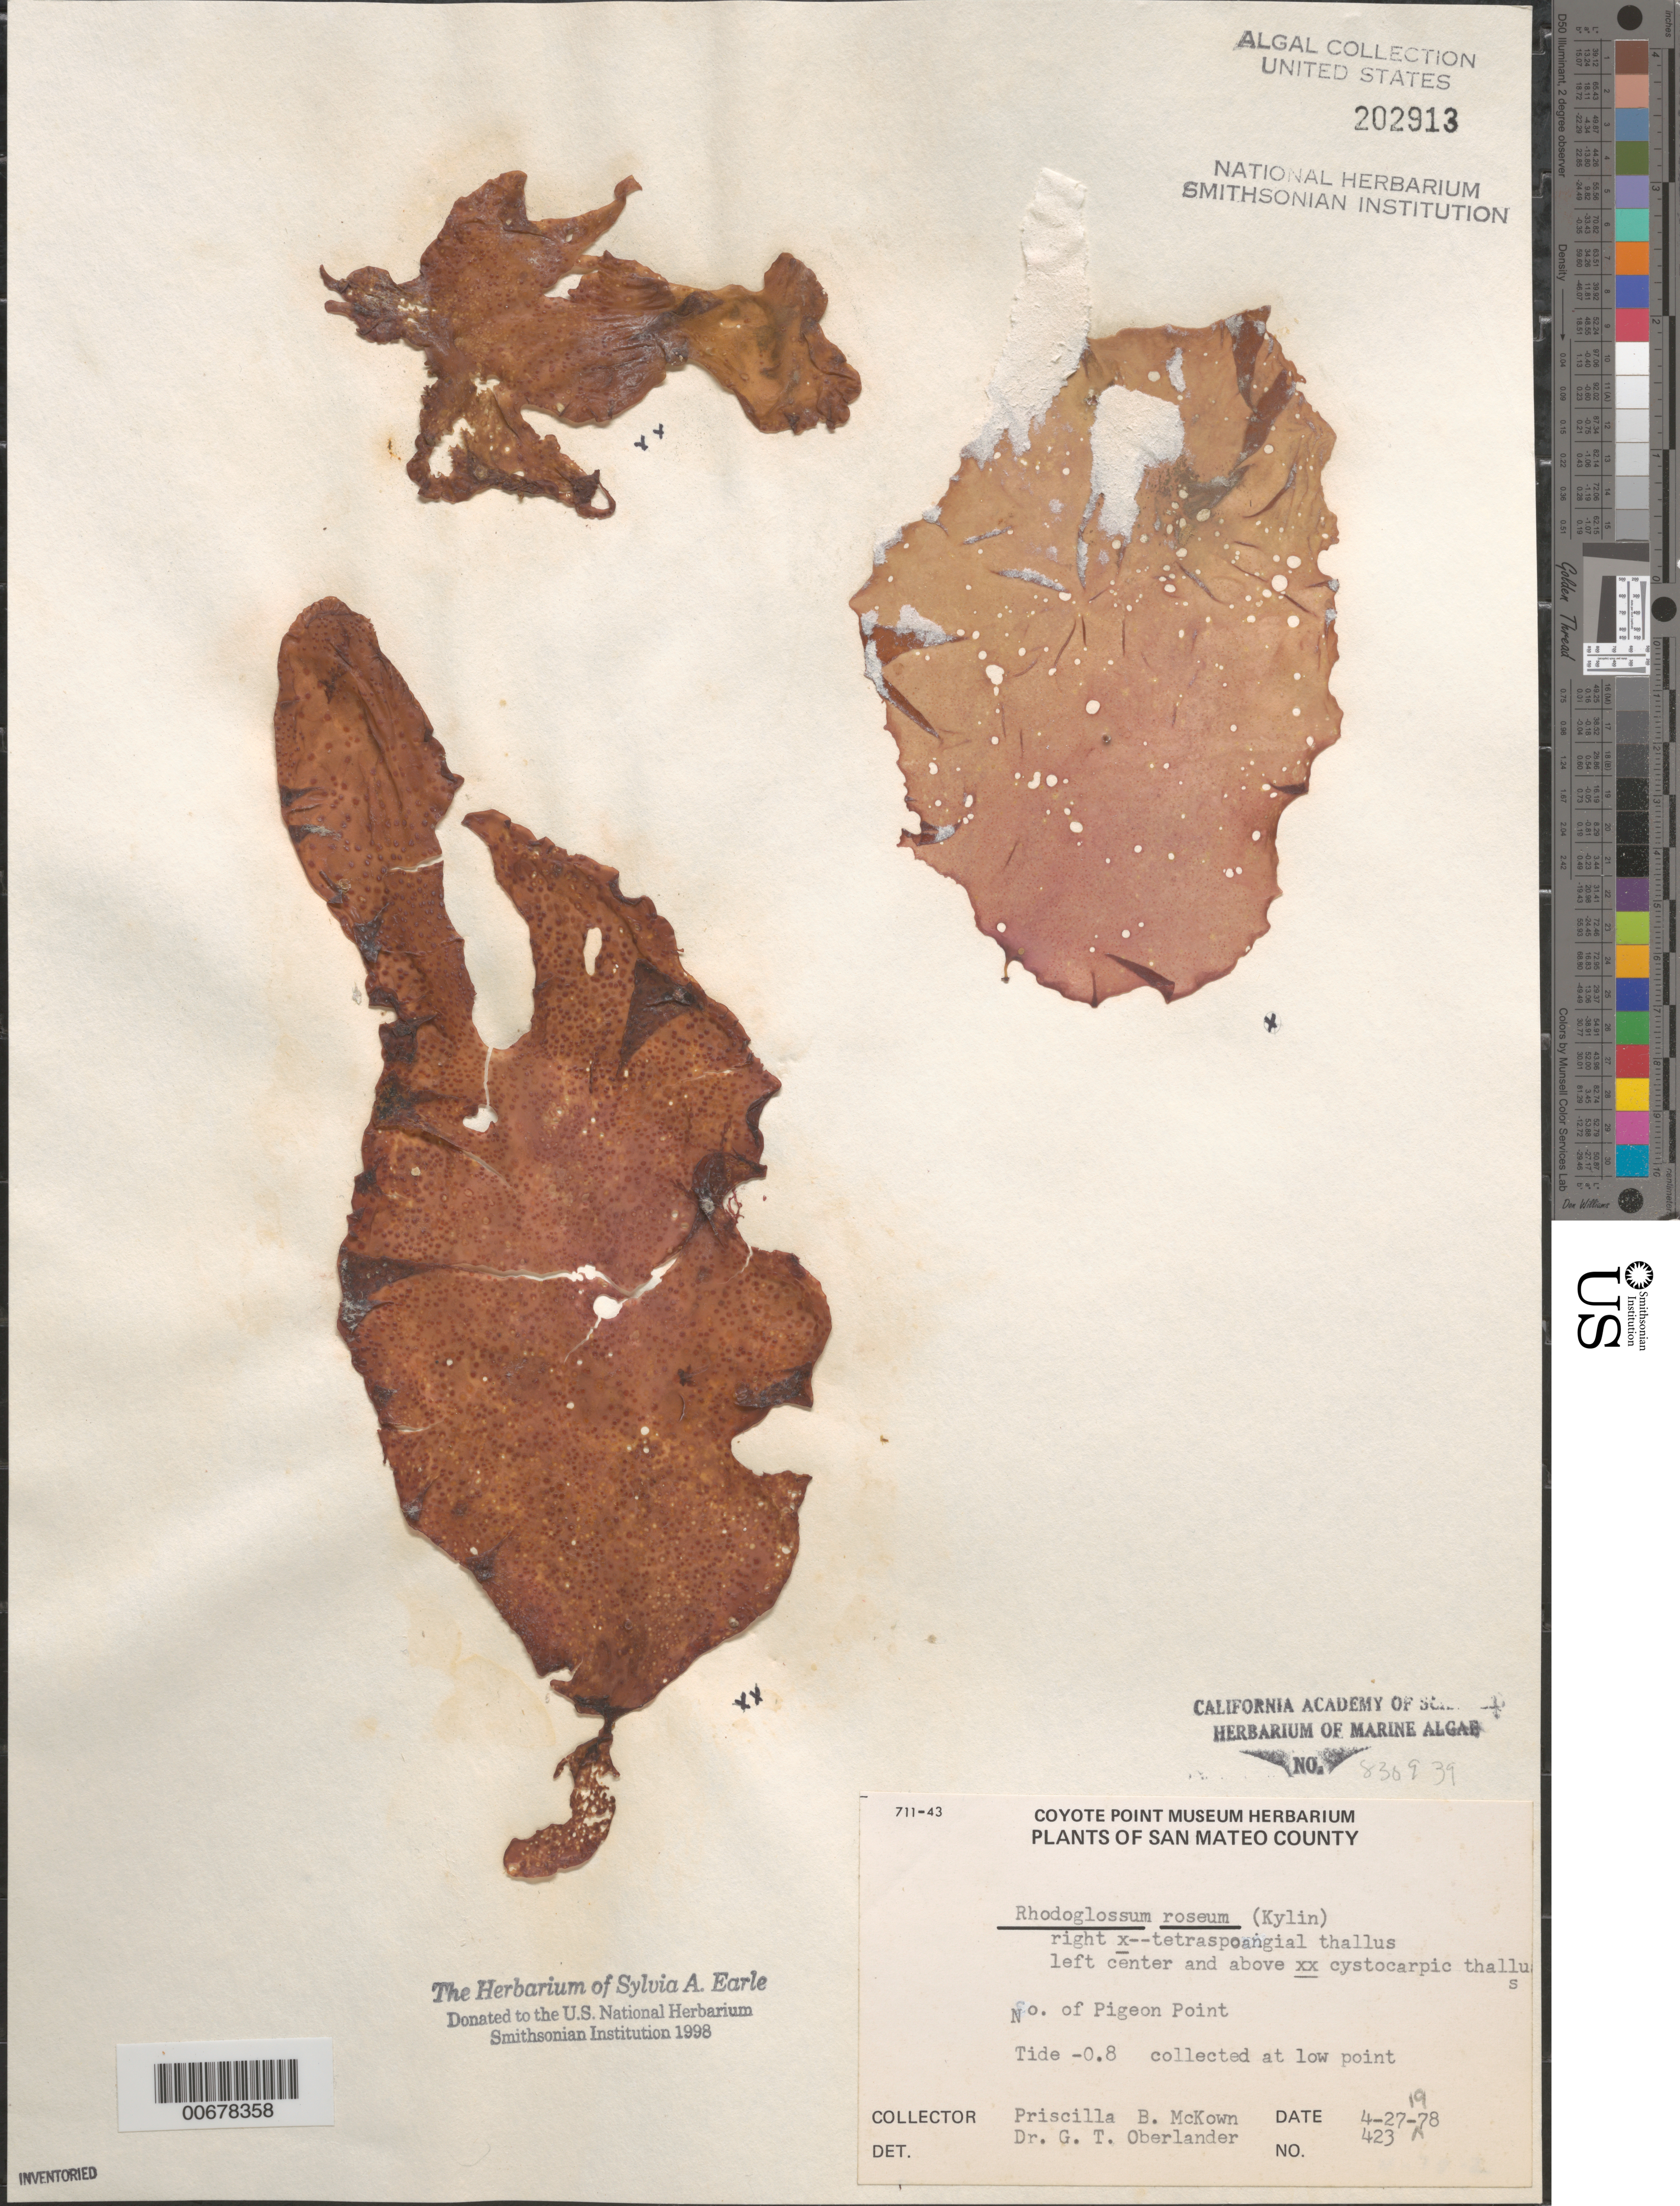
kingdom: Plantae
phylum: Rhodophyta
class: Florideophyceae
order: Gigartinales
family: Gigartinaceae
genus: Mazzaella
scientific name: Mazzaella rosea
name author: (Kylin) Fredericq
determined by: Algae name updating Project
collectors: P. McKown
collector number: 423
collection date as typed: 27 Apr 1978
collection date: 1978-04-27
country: United States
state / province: California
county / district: San Mateo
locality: North of Pigeon Point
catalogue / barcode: US 202913